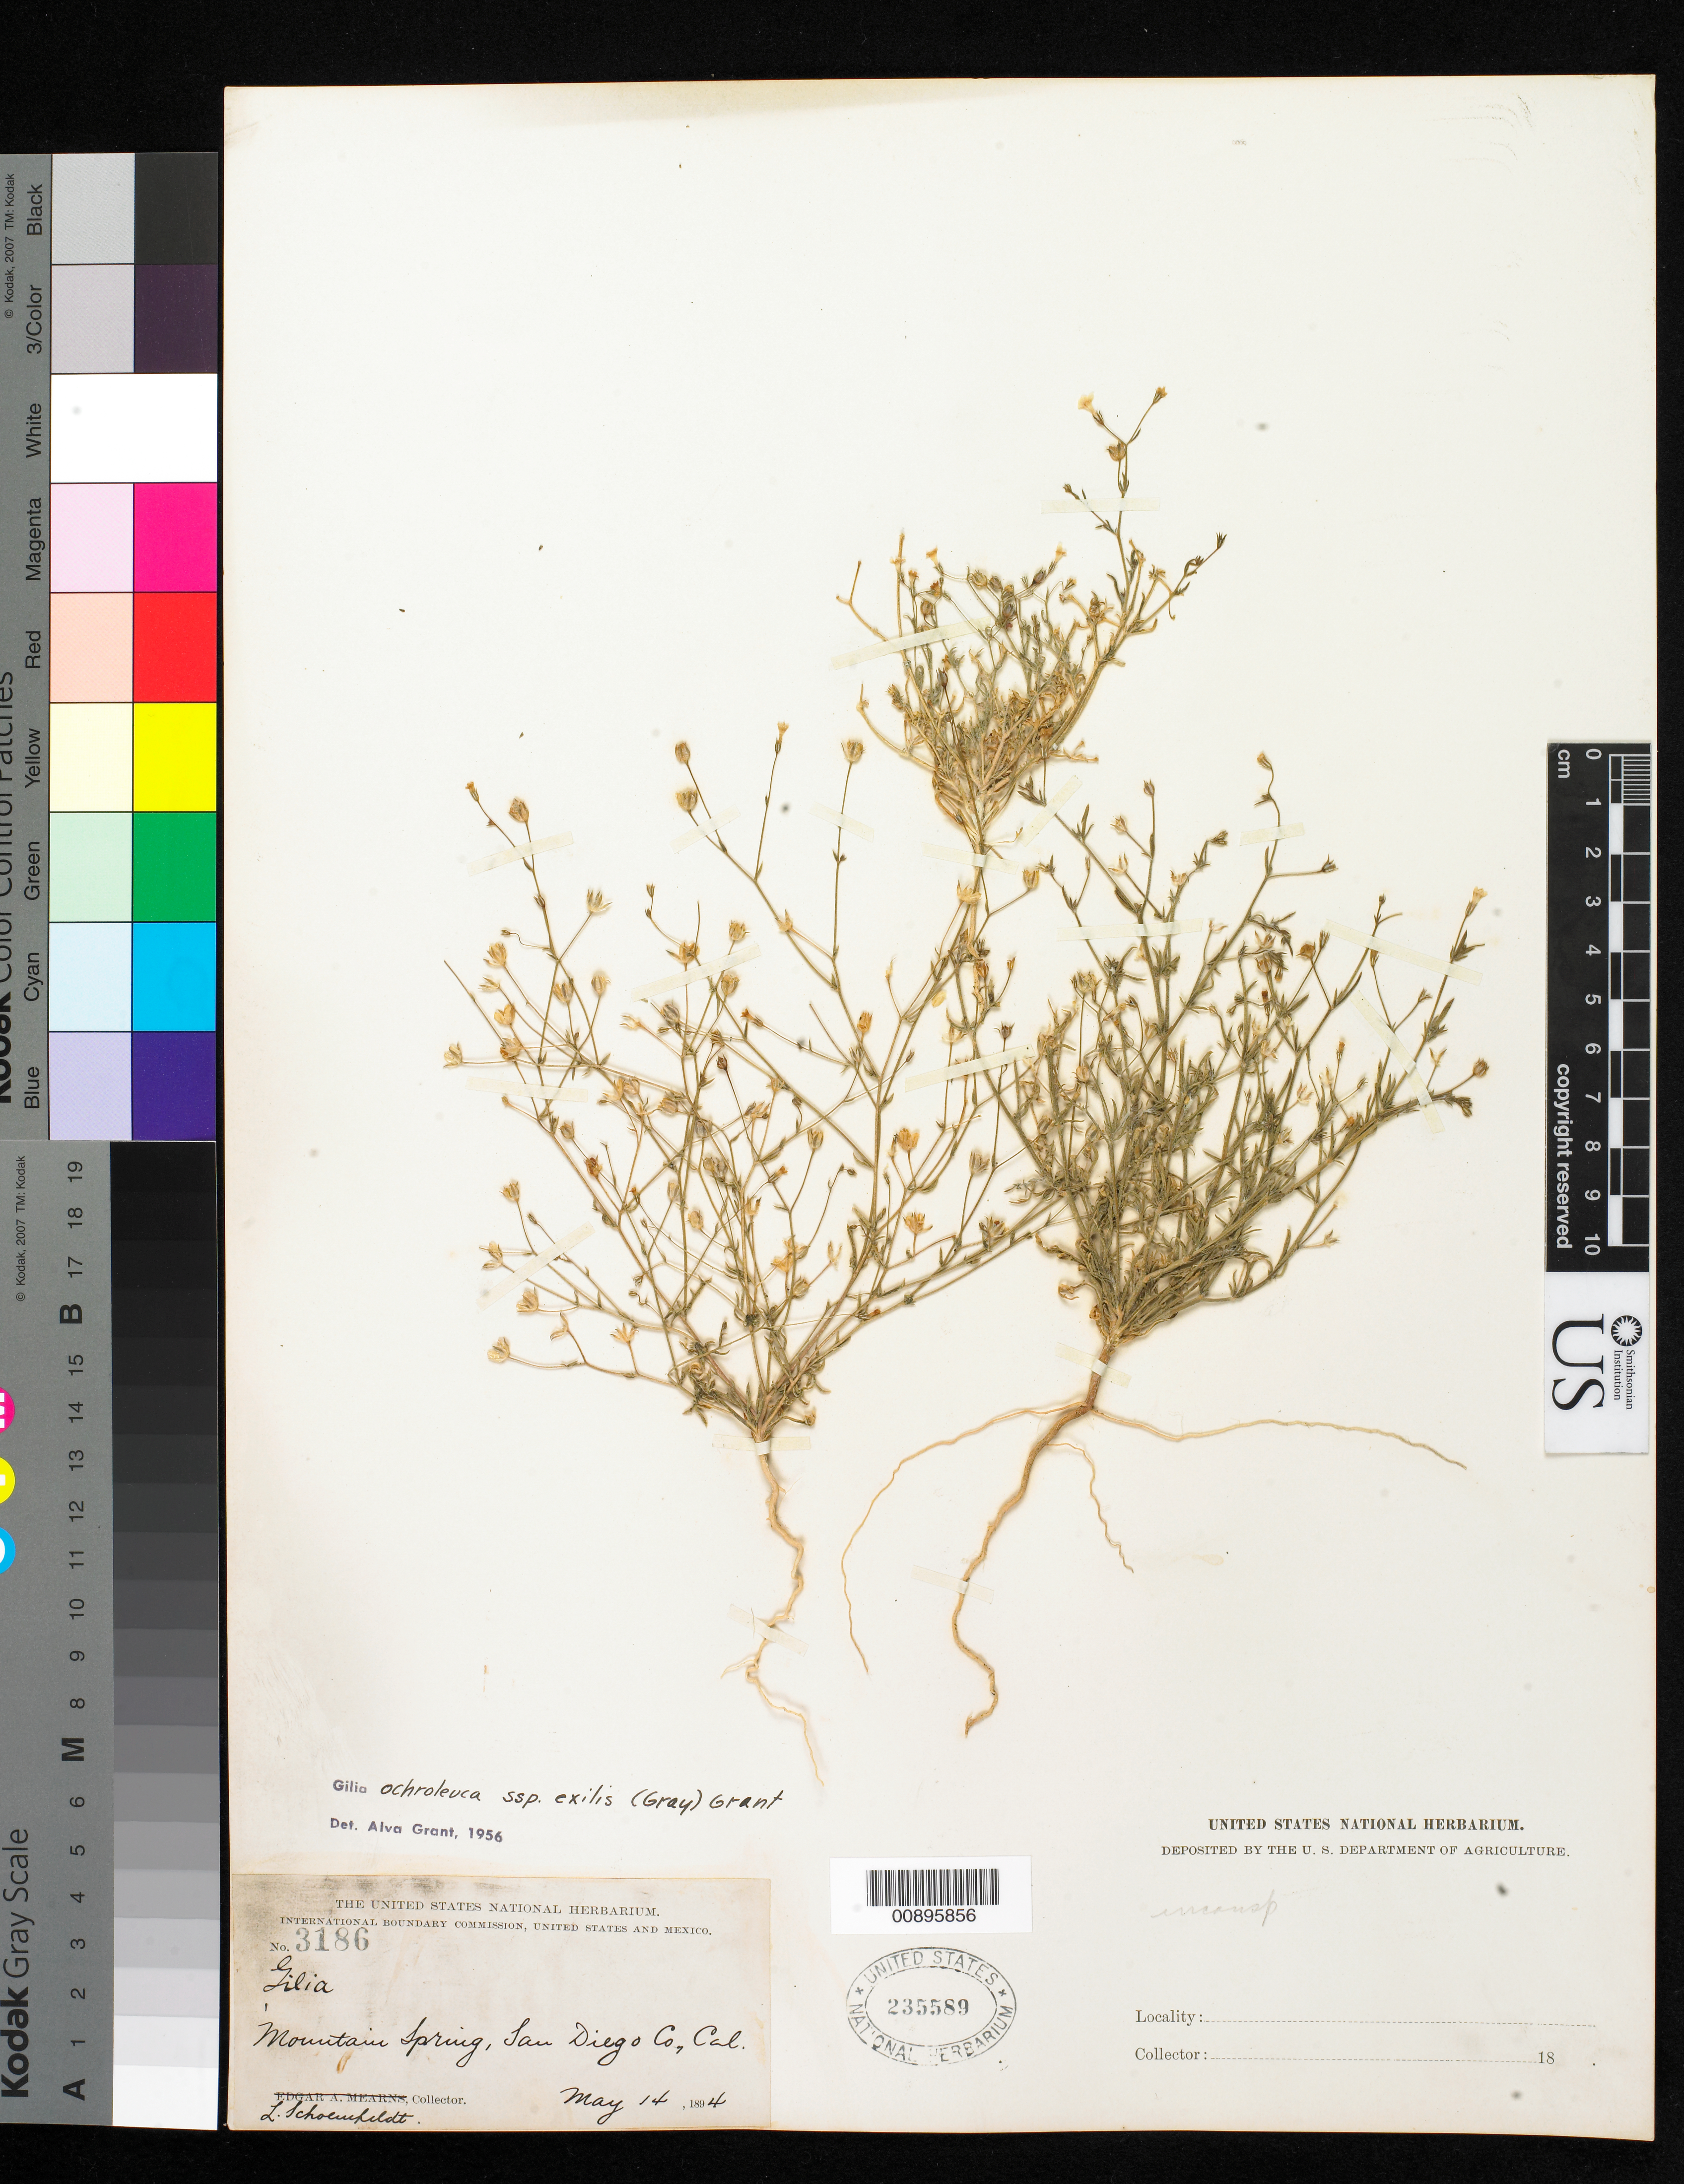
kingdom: Plantae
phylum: Tracheophyta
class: Magnoliopsida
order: Ericales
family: Polemoniaceae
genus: Gilia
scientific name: Gilia ochroleuca subsp. exilis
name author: M.E. Jones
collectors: L. Schoenfeldt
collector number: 3186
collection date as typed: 14 May 1894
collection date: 1894-05-14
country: United States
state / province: California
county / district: San Diego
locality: Mountain Spring, San Diego County, California.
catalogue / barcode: US 235589